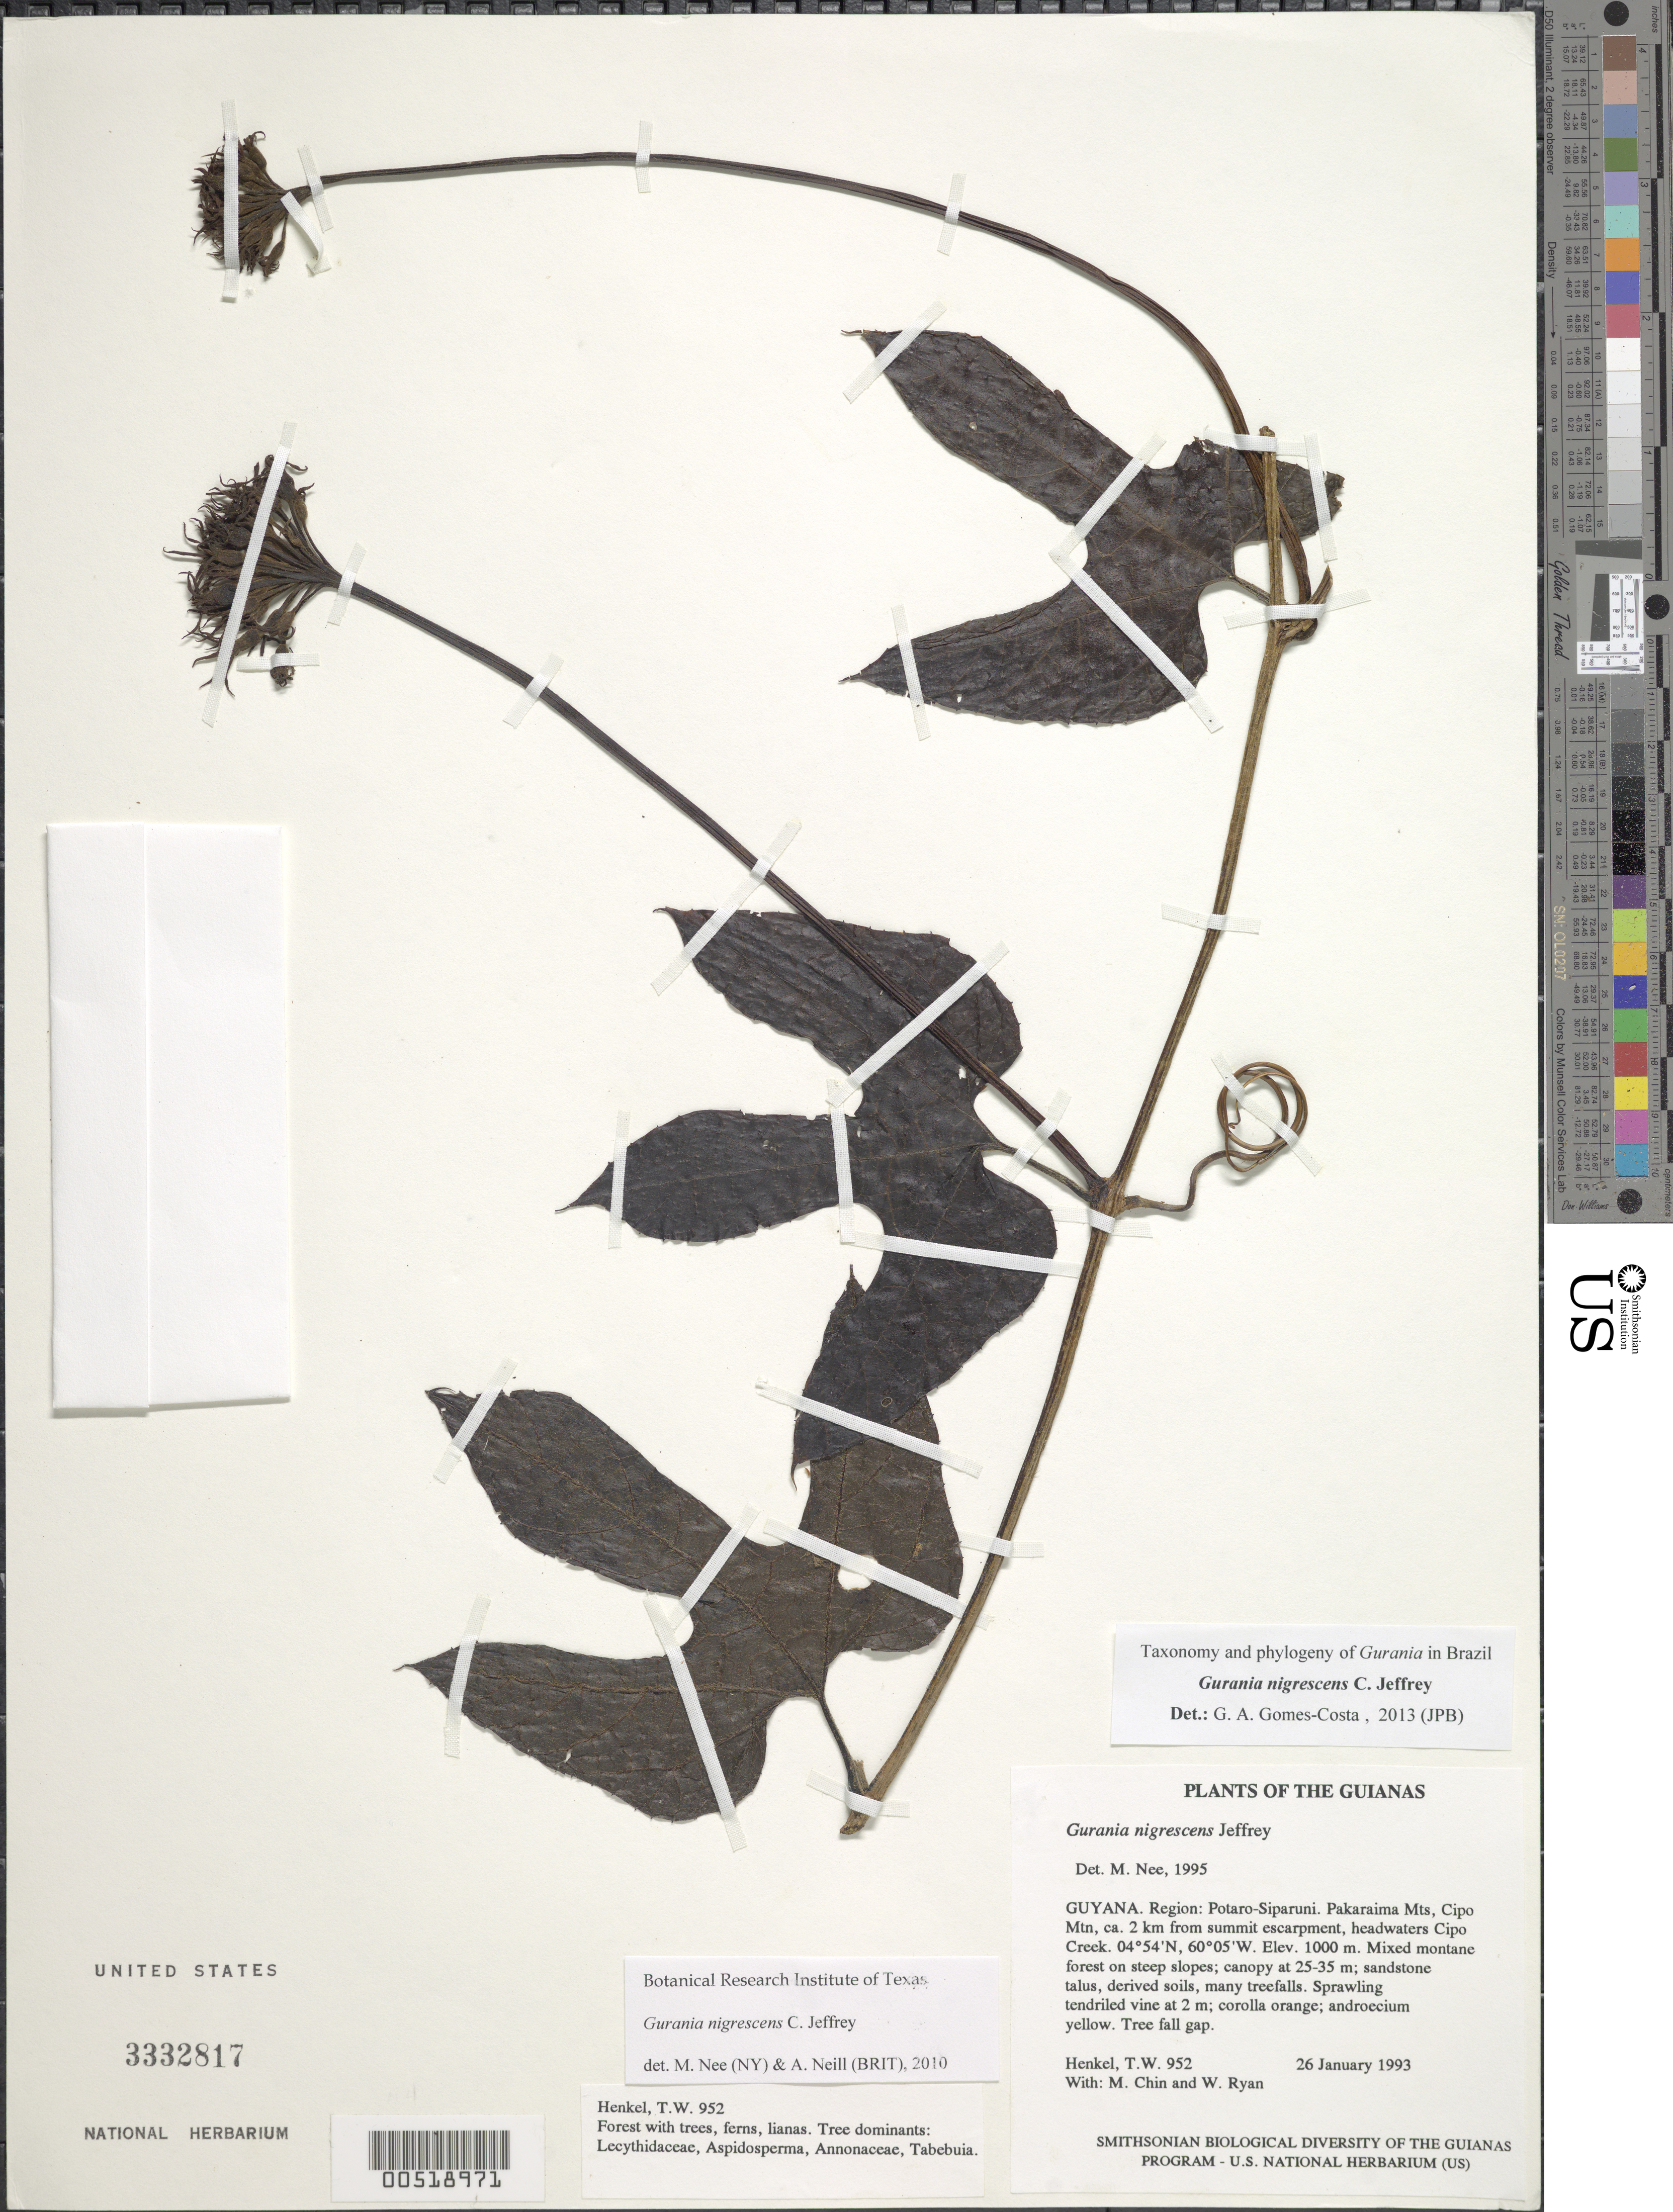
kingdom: Plantae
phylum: Tracheophyta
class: Magnoliopsida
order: Cucurbitales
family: Cucurbitaceae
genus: Gurania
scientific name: Gurania nigrescens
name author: C. Jeffrey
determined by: Gomes-Costa, G. A.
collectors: T. Henkel, M. Chin & W. Ryan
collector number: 952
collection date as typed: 26 January 1993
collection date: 1993-01-26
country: Guyana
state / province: Potaro-Siparuni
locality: Pakaraima Mts, Cipo Mtn, ca. 2 km from summit escarpment, headwaters Cipo Creek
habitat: Mixed montane forest on steep slopes; canopy at 25-35 m; sandstone talus, derived soils, many treefalls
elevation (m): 1000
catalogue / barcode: US 3332817